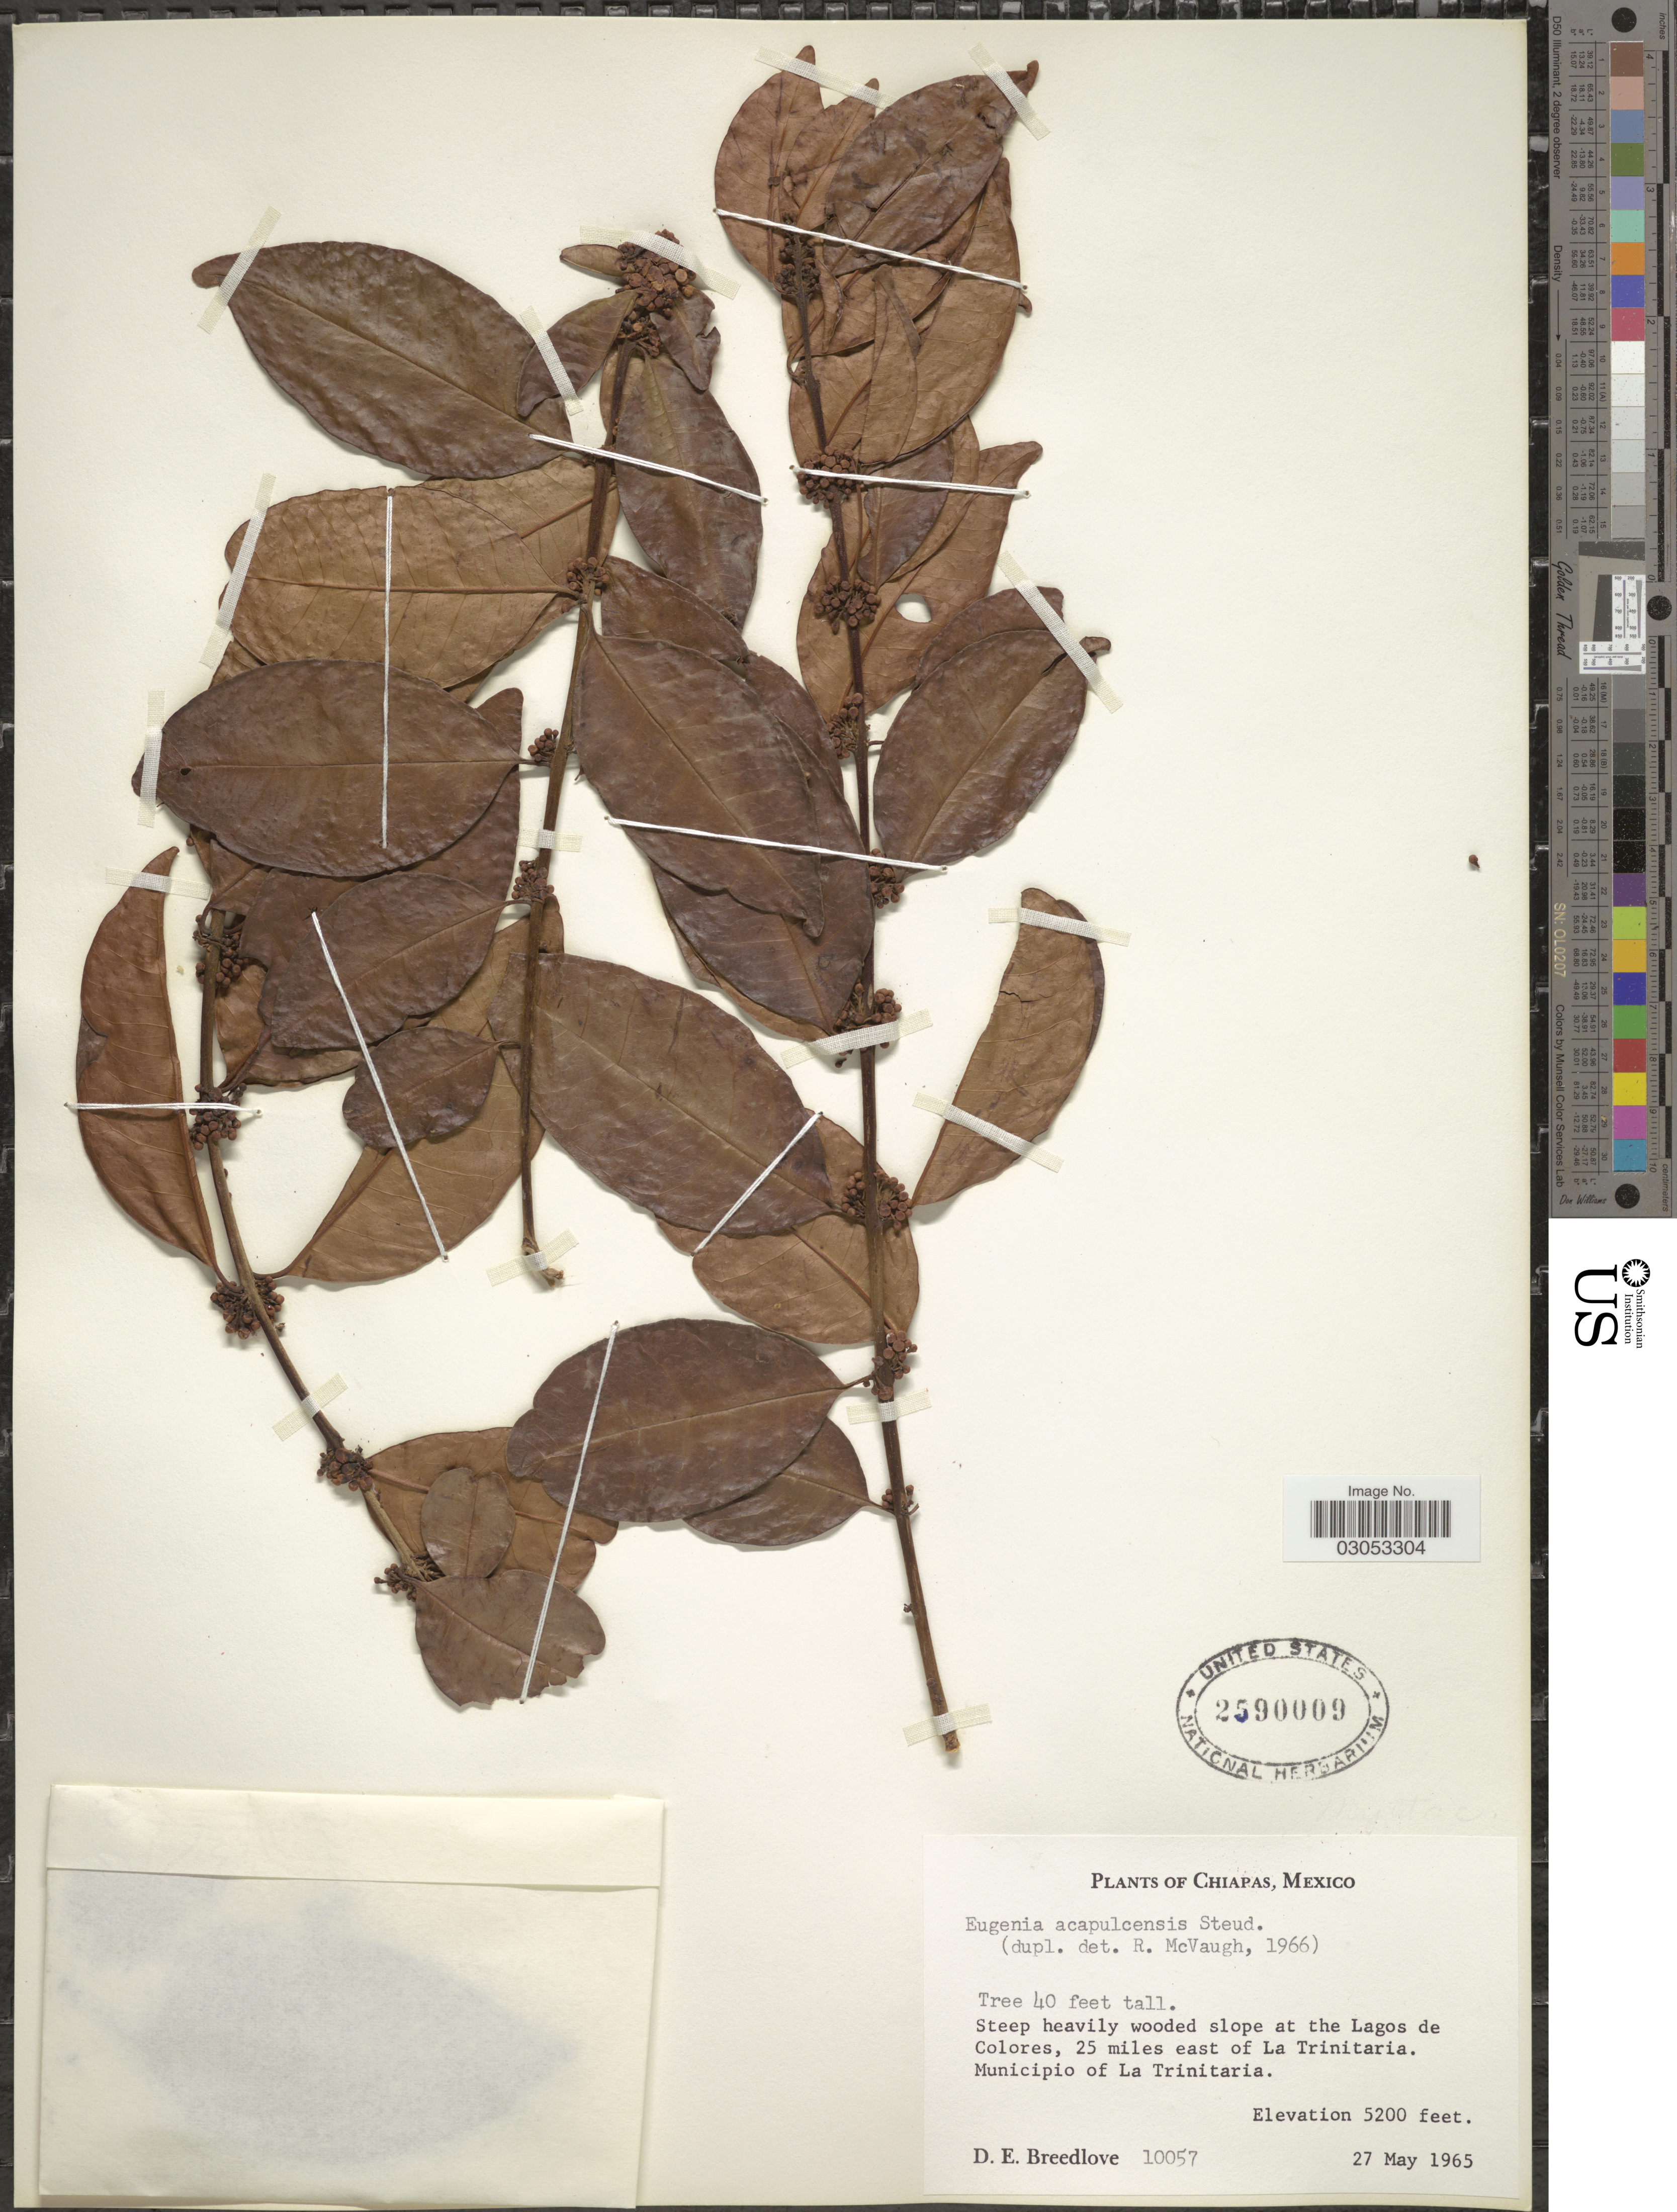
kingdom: Plantae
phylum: Tracheophyta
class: Magnoliopsida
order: Myrtales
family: Myrtaceae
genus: Eugenia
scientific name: Eugenia acapulcensis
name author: Steud.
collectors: D. E. Breedlove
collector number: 10057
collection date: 1965-05-27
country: Mexico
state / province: Chiapas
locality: Steep heavily wooded slope at the Lagos de Colores, 25 miles east of La Trinitaria, Municipio of La Trinitaria.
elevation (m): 1585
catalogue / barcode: US 2590009